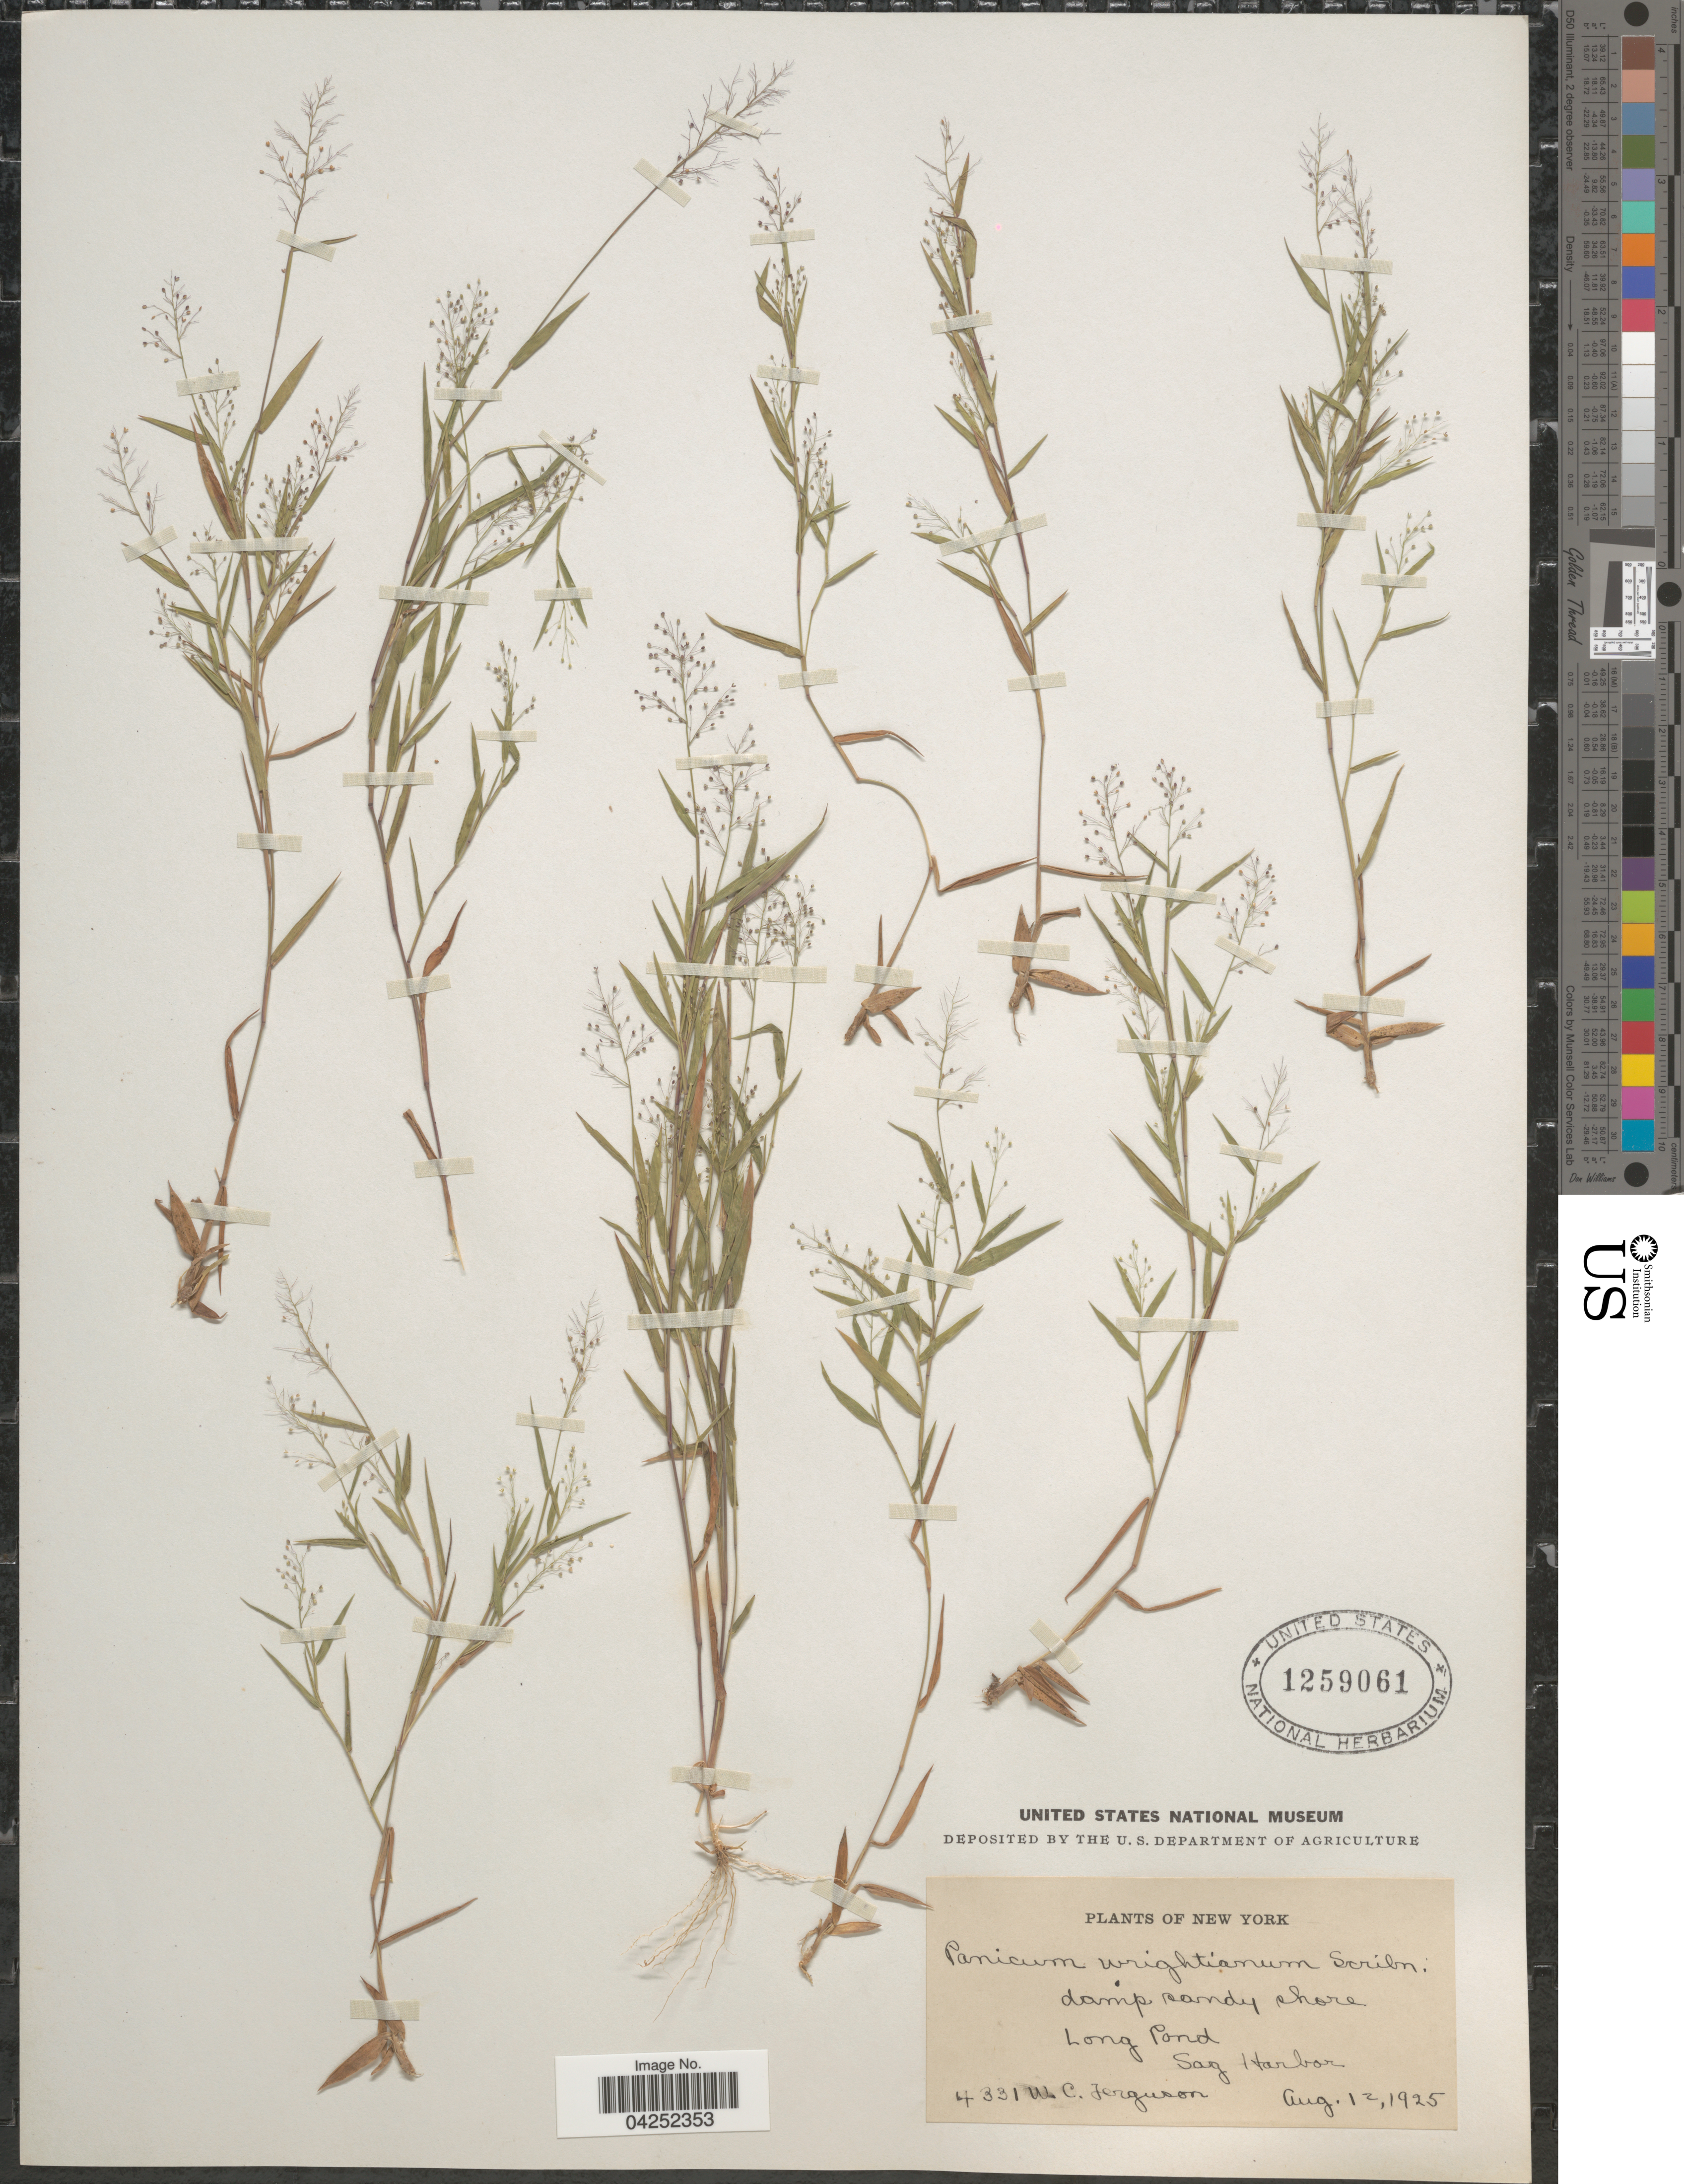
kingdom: Plantae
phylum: Tracheophyta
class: Liliopsida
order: Poales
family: Poaceae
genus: Dichanthelium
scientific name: Dichanthelium acuminatum var. longiligulatum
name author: (Nash) Gould & C.A. Clark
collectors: W. Ferguson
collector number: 4331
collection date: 1925-08-12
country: United States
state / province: New York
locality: Damp sandy shore. Long Pond. Sag Harbor.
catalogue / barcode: US 1259061